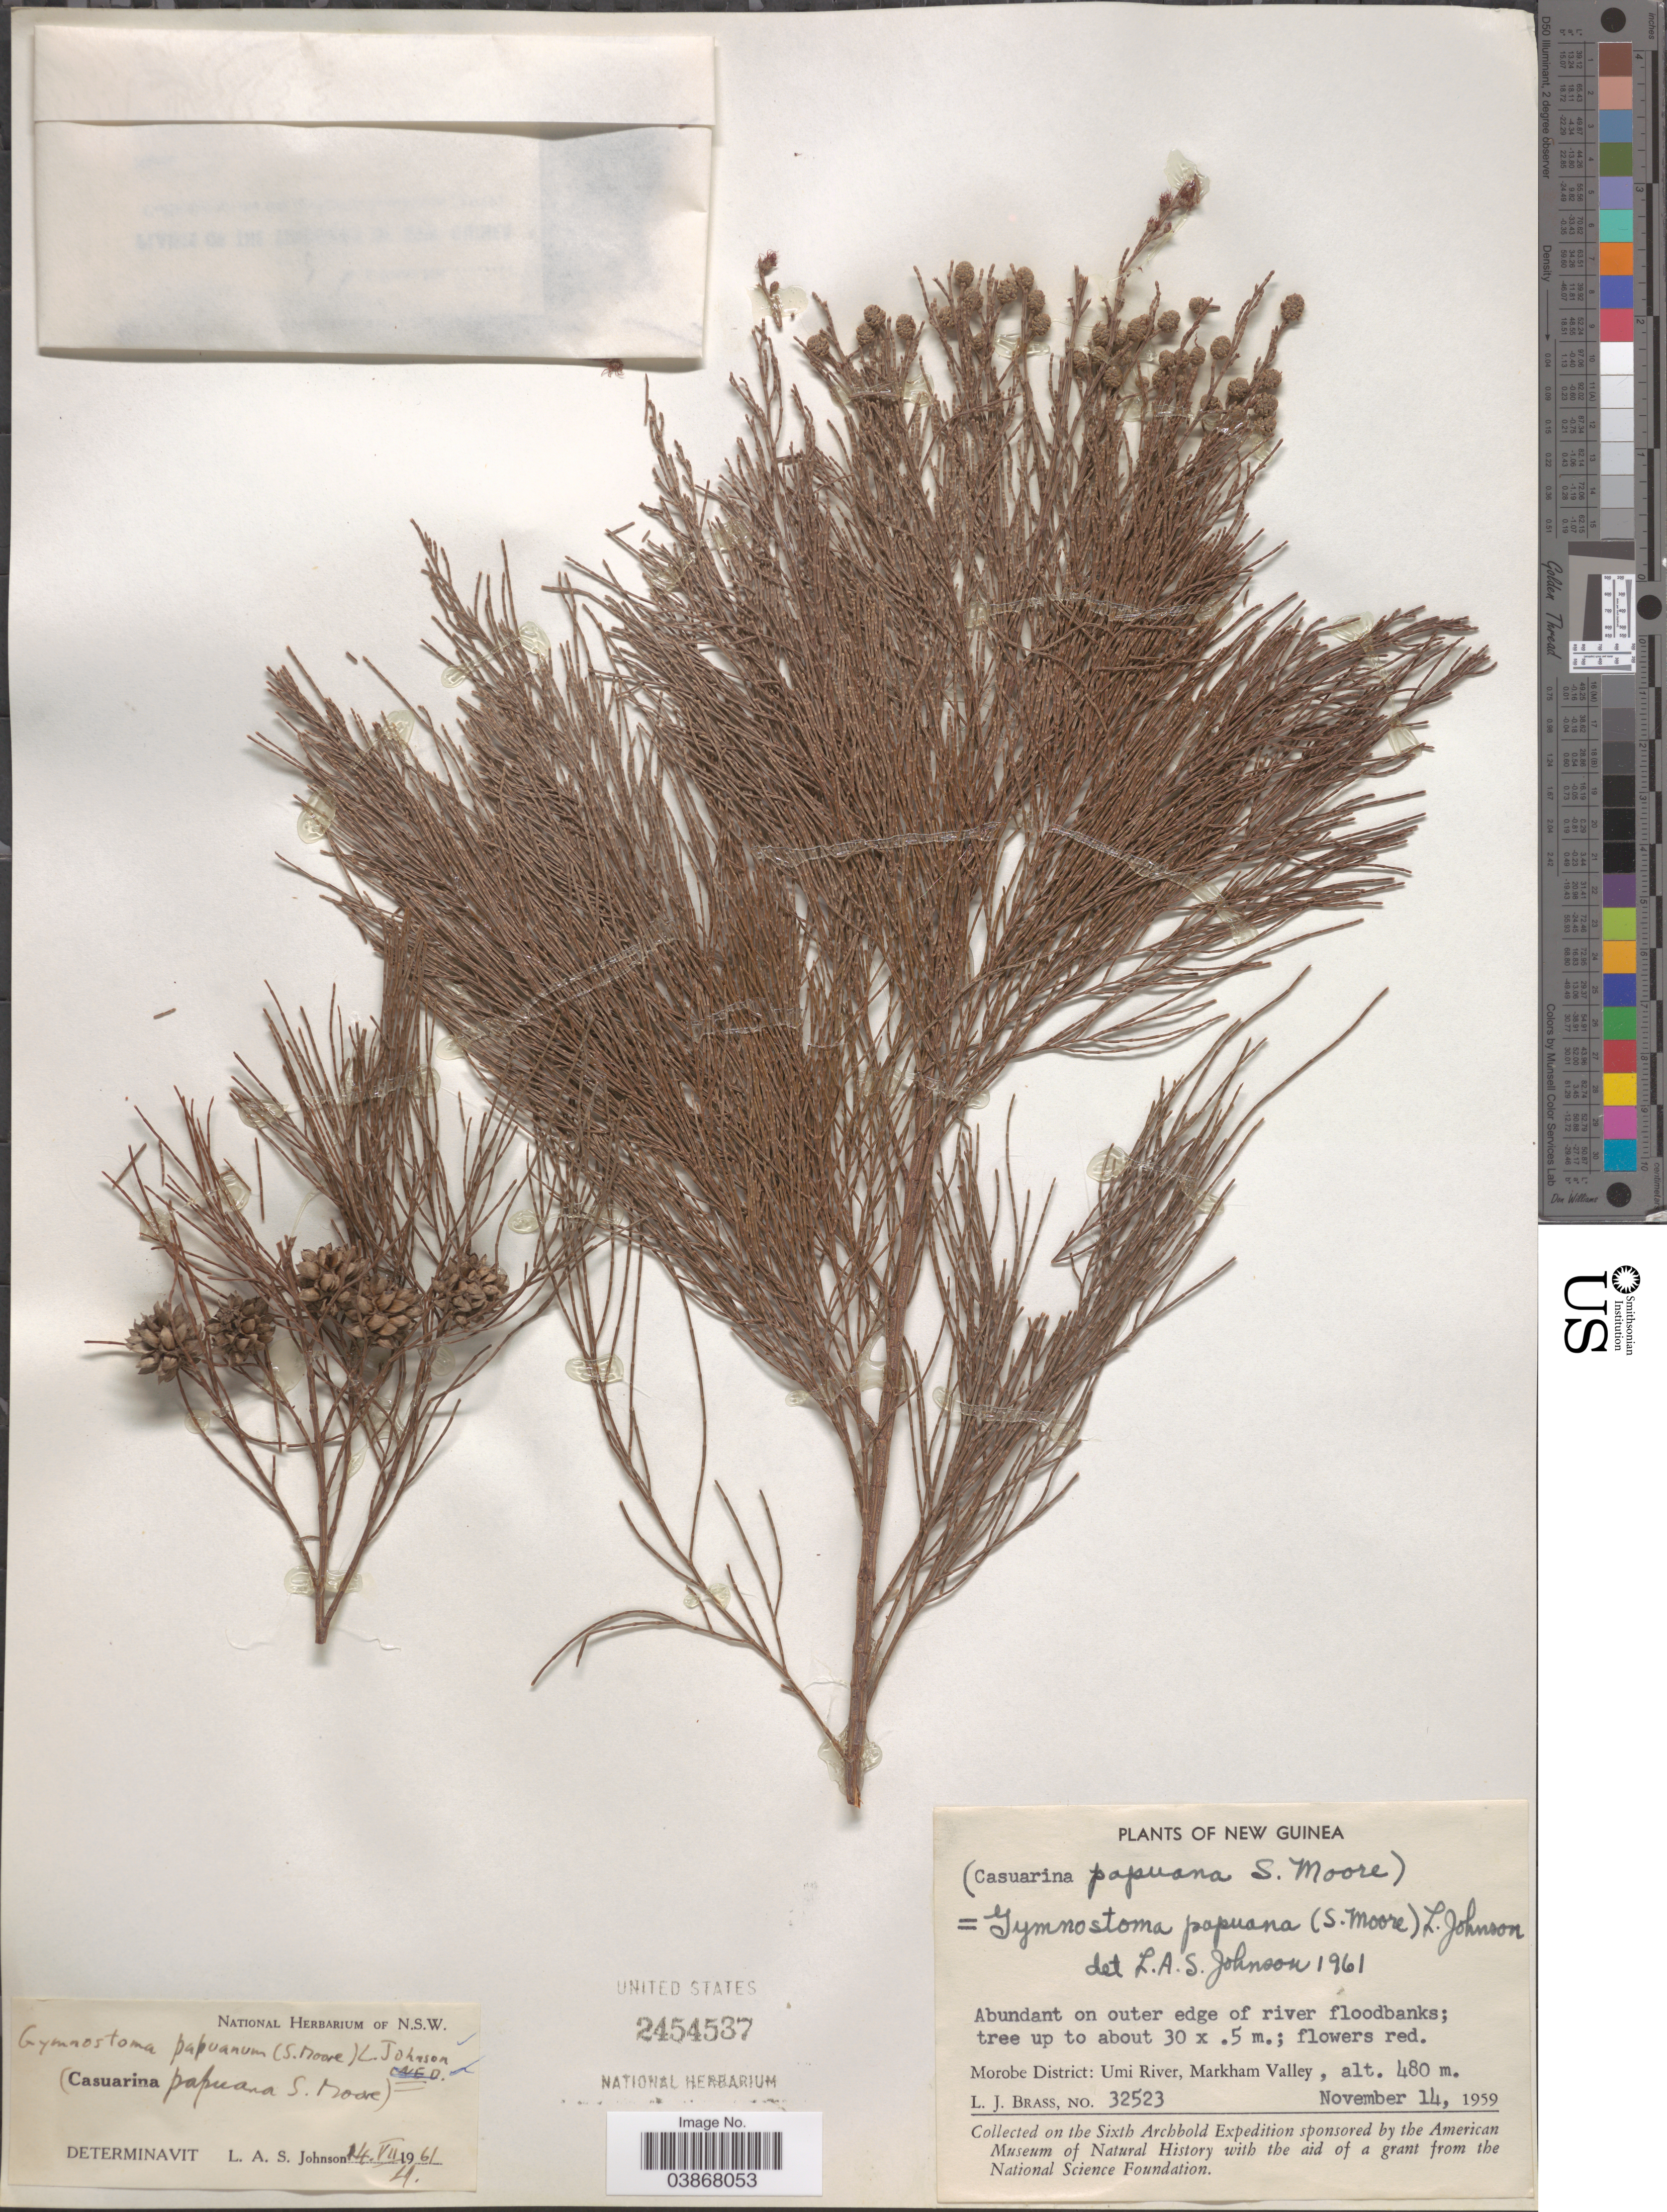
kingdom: Plantae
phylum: Tracheophyta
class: Magnoliopsida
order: Fagales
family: Casuarinaceae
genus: Gymnostoma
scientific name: Gymnostoma papuanum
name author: (S. Moore) L.A.S. Johnson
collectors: L. J. Brass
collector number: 32523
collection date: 1959-11-14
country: Papua New Guinea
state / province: Morobe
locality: New Guinea. Morobe District: Umi River, Markham Valley.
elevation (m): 480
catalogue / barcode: US 2454537